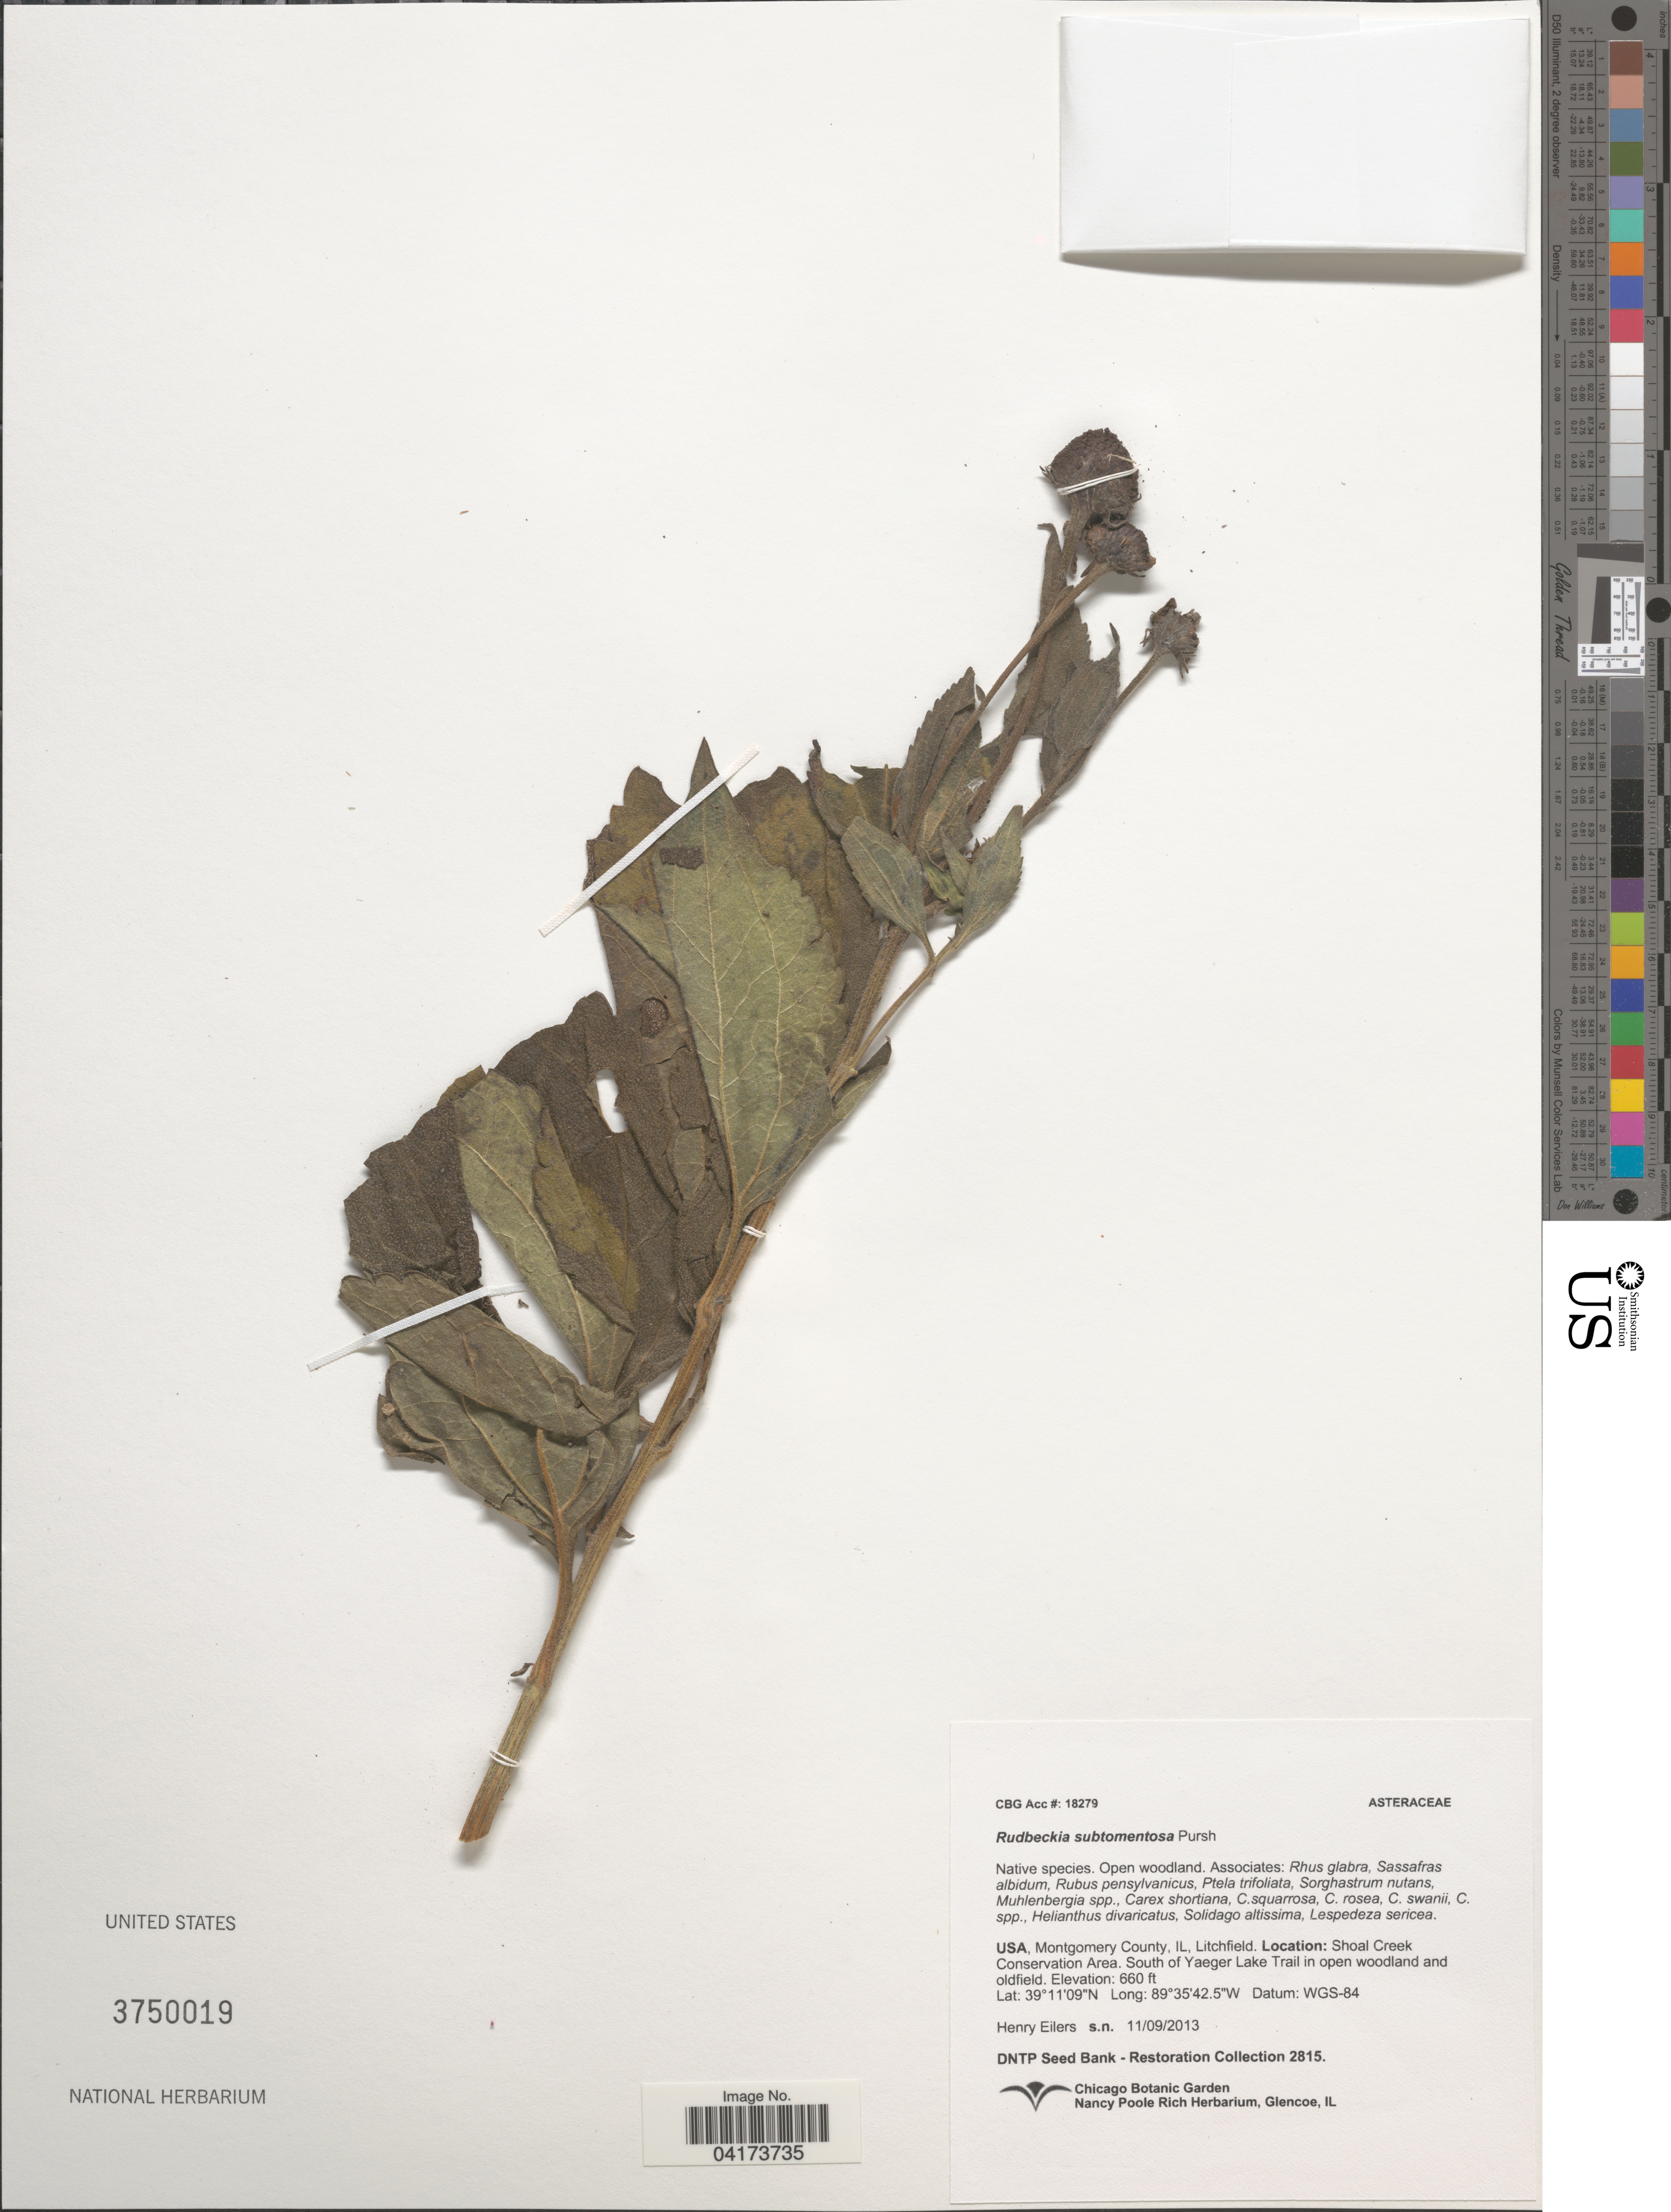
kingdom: Plantae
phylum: Tracheophyta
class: Magnoliopsida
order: Asterales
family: Asteraceae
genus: Rudbeckia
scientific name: Rudbeckia subtomentosa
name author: Pursh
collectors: H. Eilers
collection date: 2013-11-09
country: United States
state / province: Illinois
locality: Montgomery County, Litchfield. Shoal Creek Conservation Area. South of Yaeger Lake Trail in open woodland and oldfield.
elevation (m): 201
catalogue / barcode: US 3750019